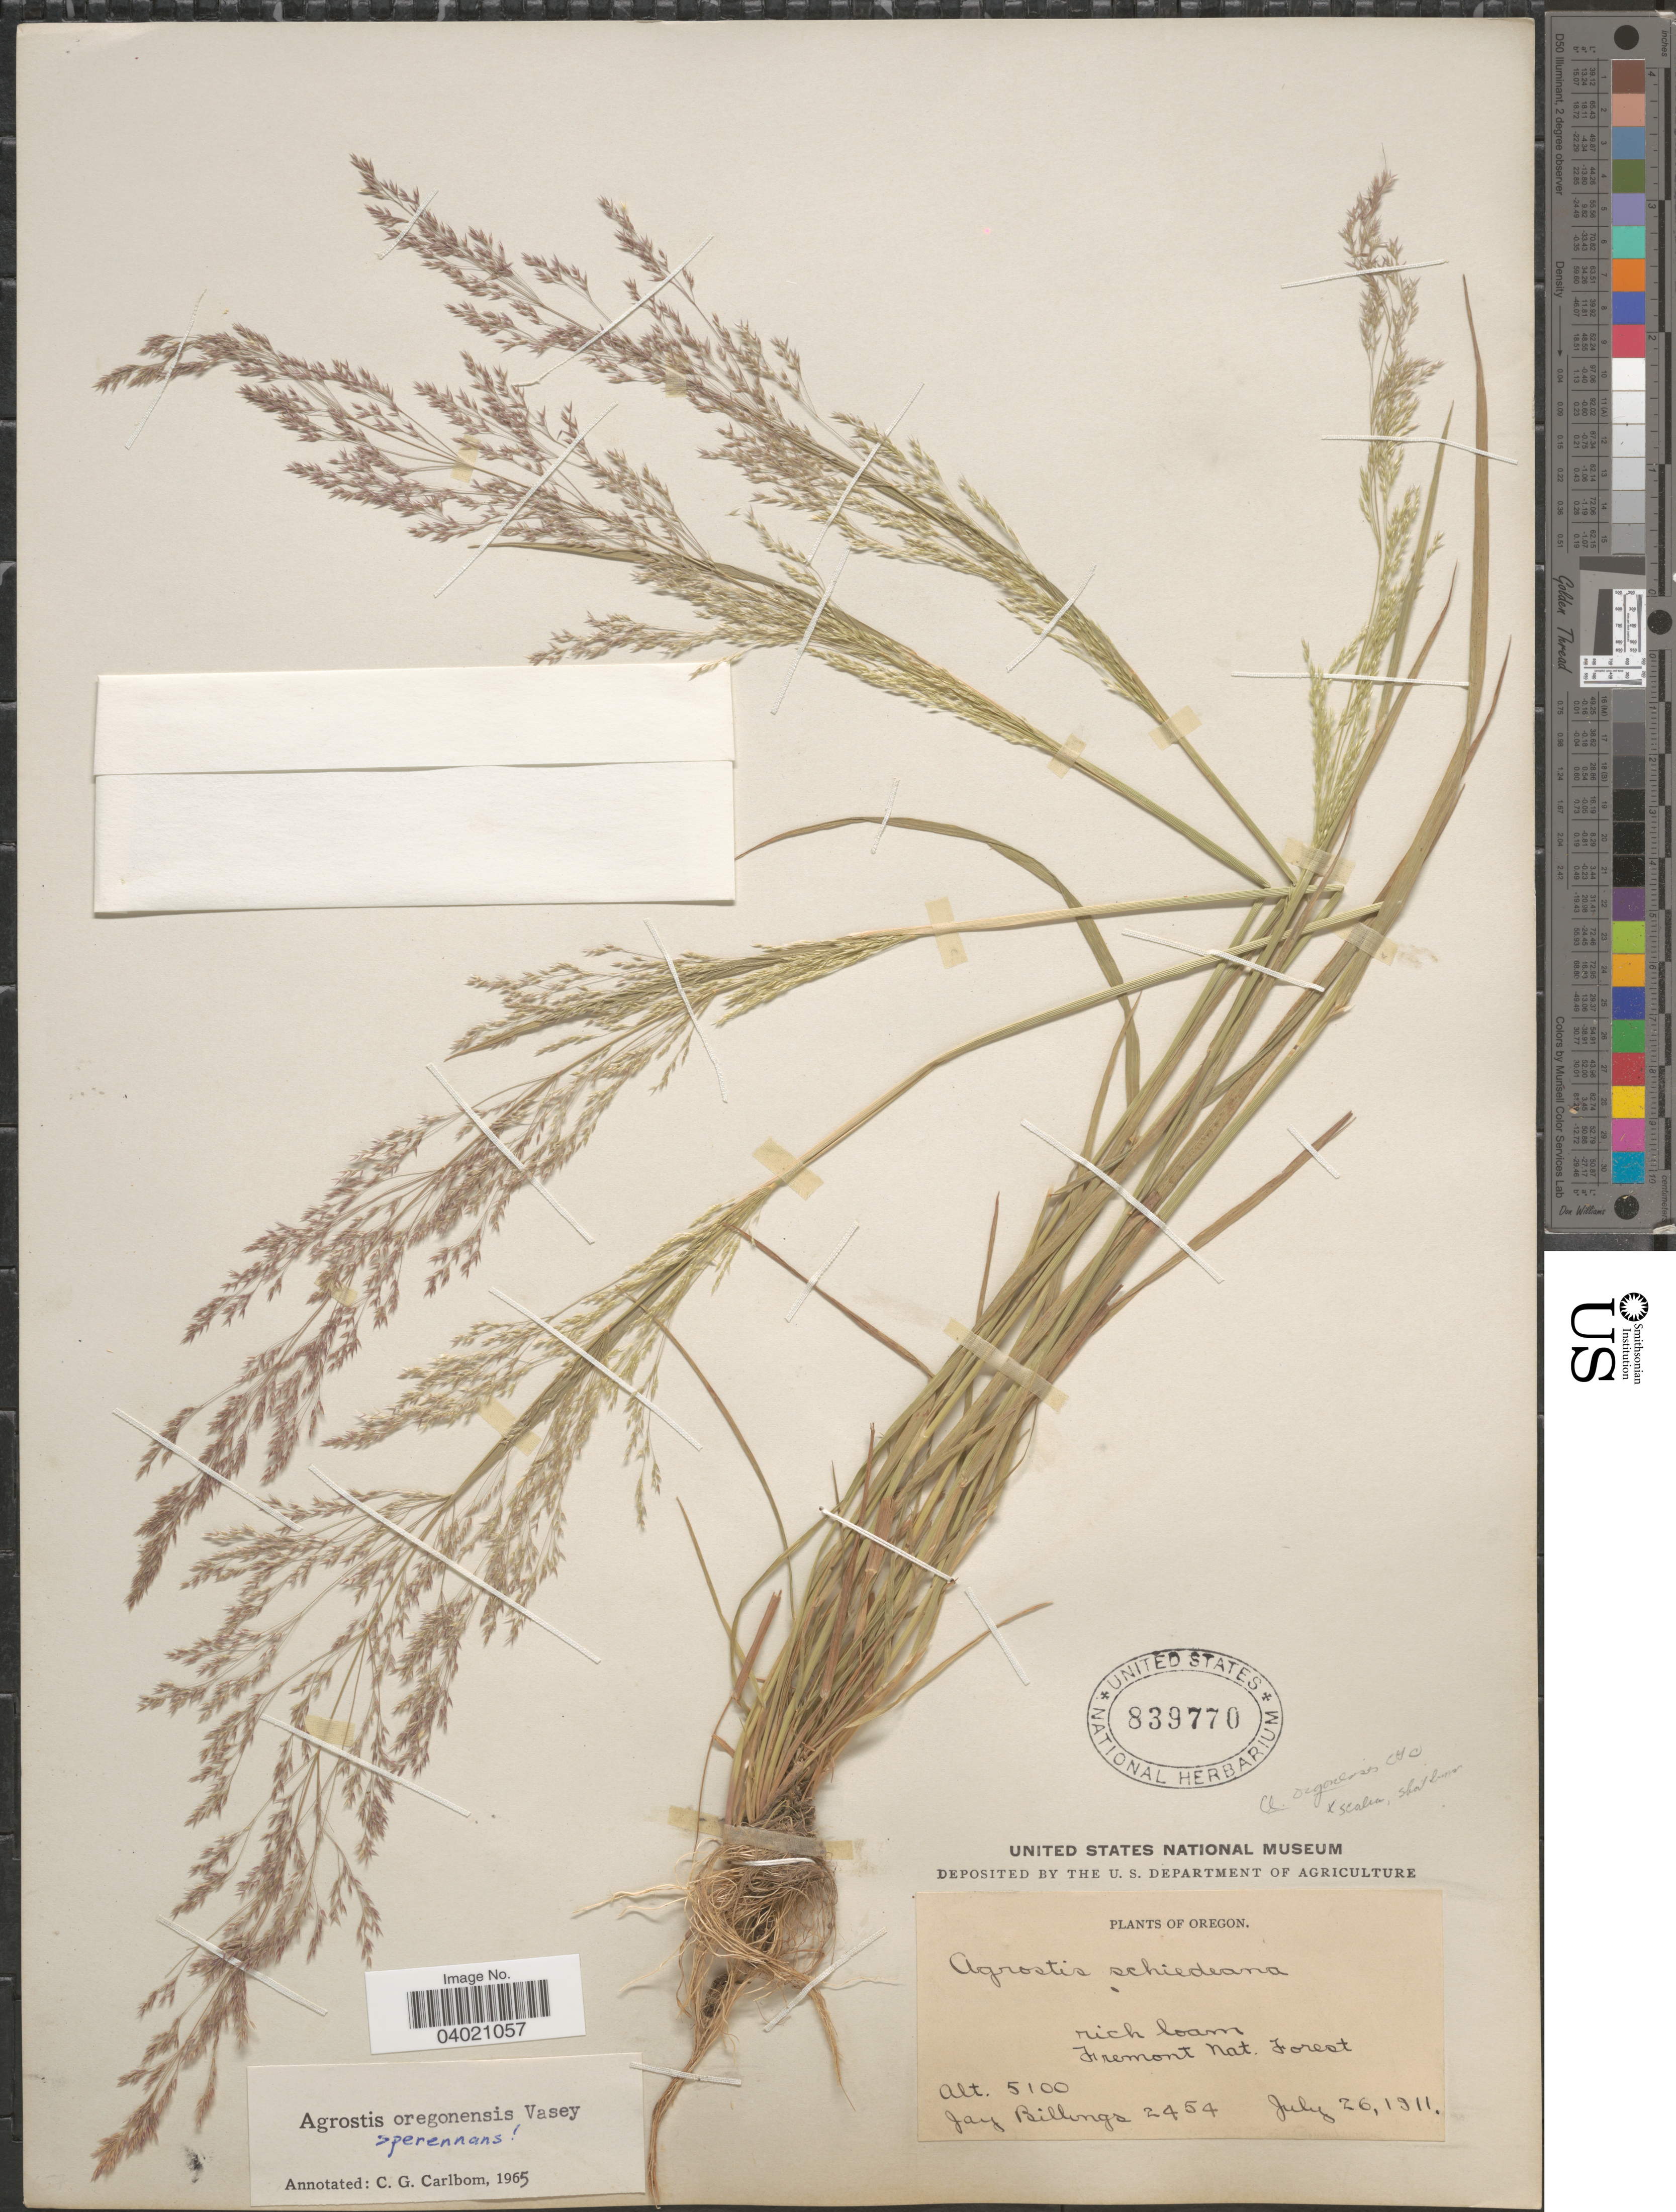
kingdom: Plantae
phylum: Tracheophyta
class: Liliopsida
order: Poales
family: Poaceae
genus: Agrostis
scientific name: Agrostis oregonensis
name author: Vasey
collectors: J. Billings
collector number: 2454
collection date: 1911-07-26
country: United States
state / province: Oregon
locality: Fremont Nat. Forest.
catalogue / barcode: US 839770